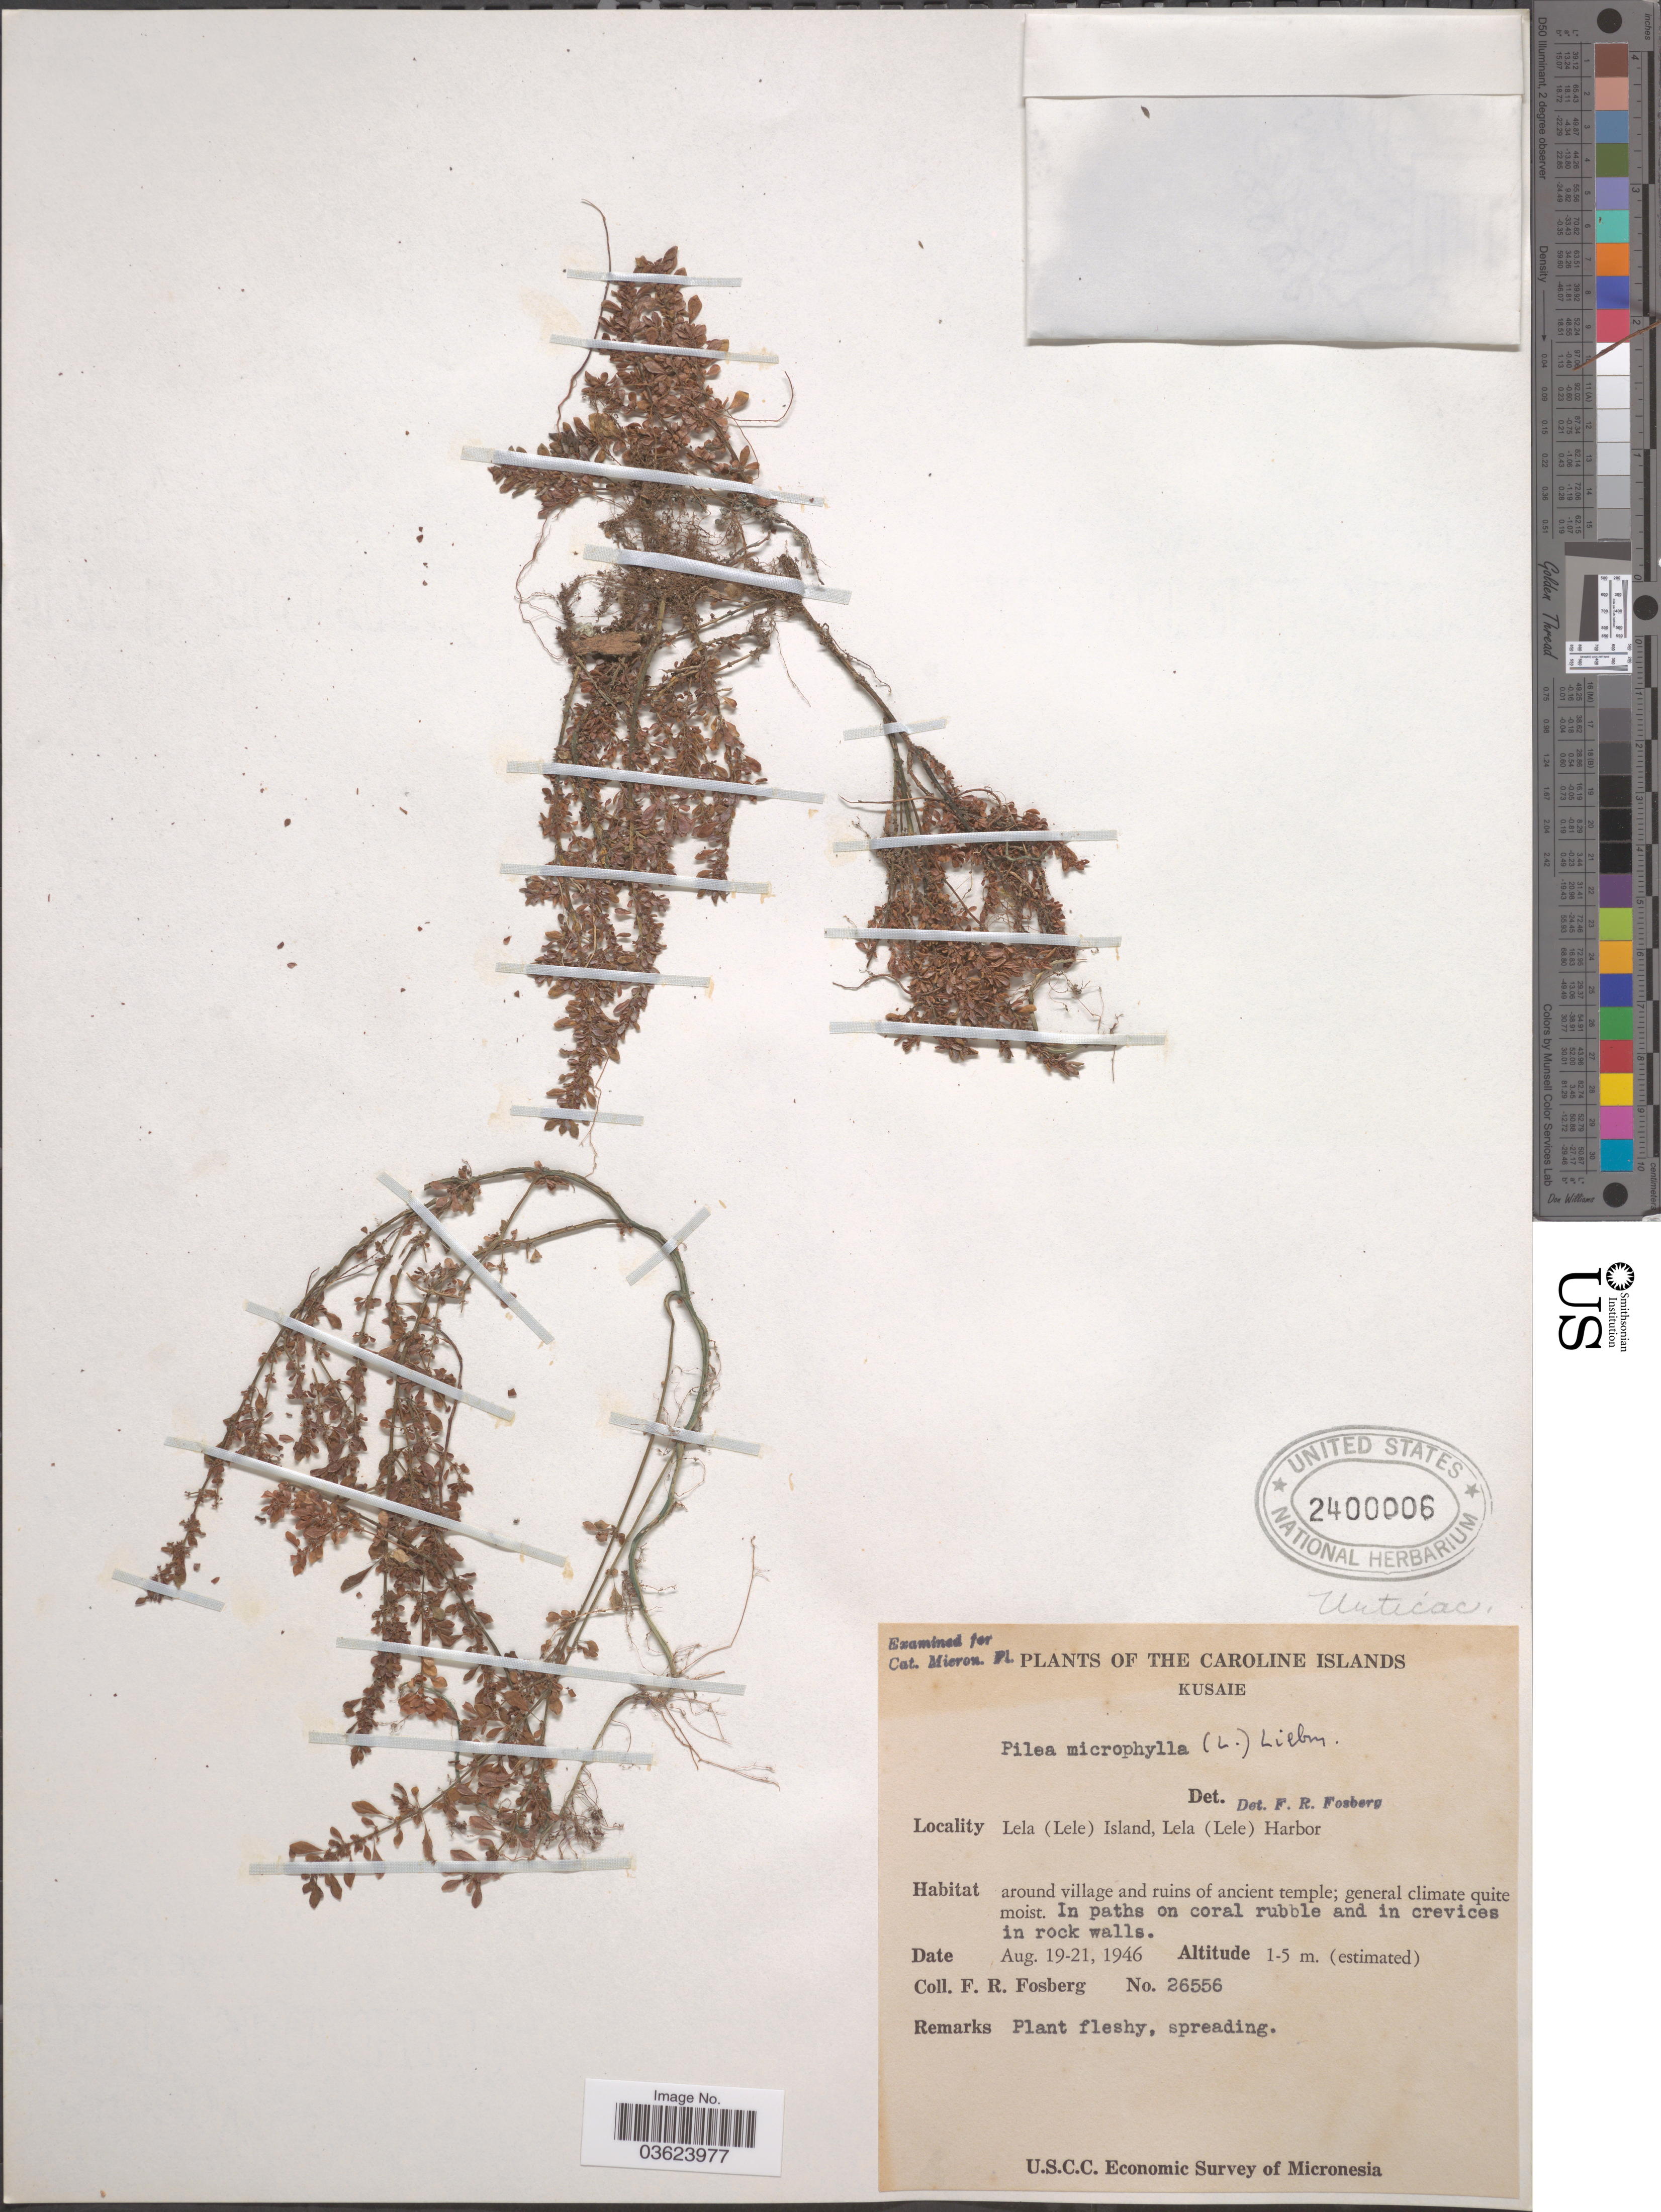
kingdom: Plantae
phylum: Tracheophyta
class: Magnoliopsida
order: Rosales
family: Urticaceae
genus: Pilea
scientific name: Pilea microphylla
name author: (L.) Liebm.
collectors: F. R. Fosberg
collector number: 26556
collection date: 1946-08-19/1946-08-21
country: Micronesia, Federated States of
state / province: Kosrae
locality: The Caroline Islands. Kusaie. Lela (Lele) Island, Lela (Lele) Harbor.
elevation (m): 1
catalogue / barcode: US 2400006